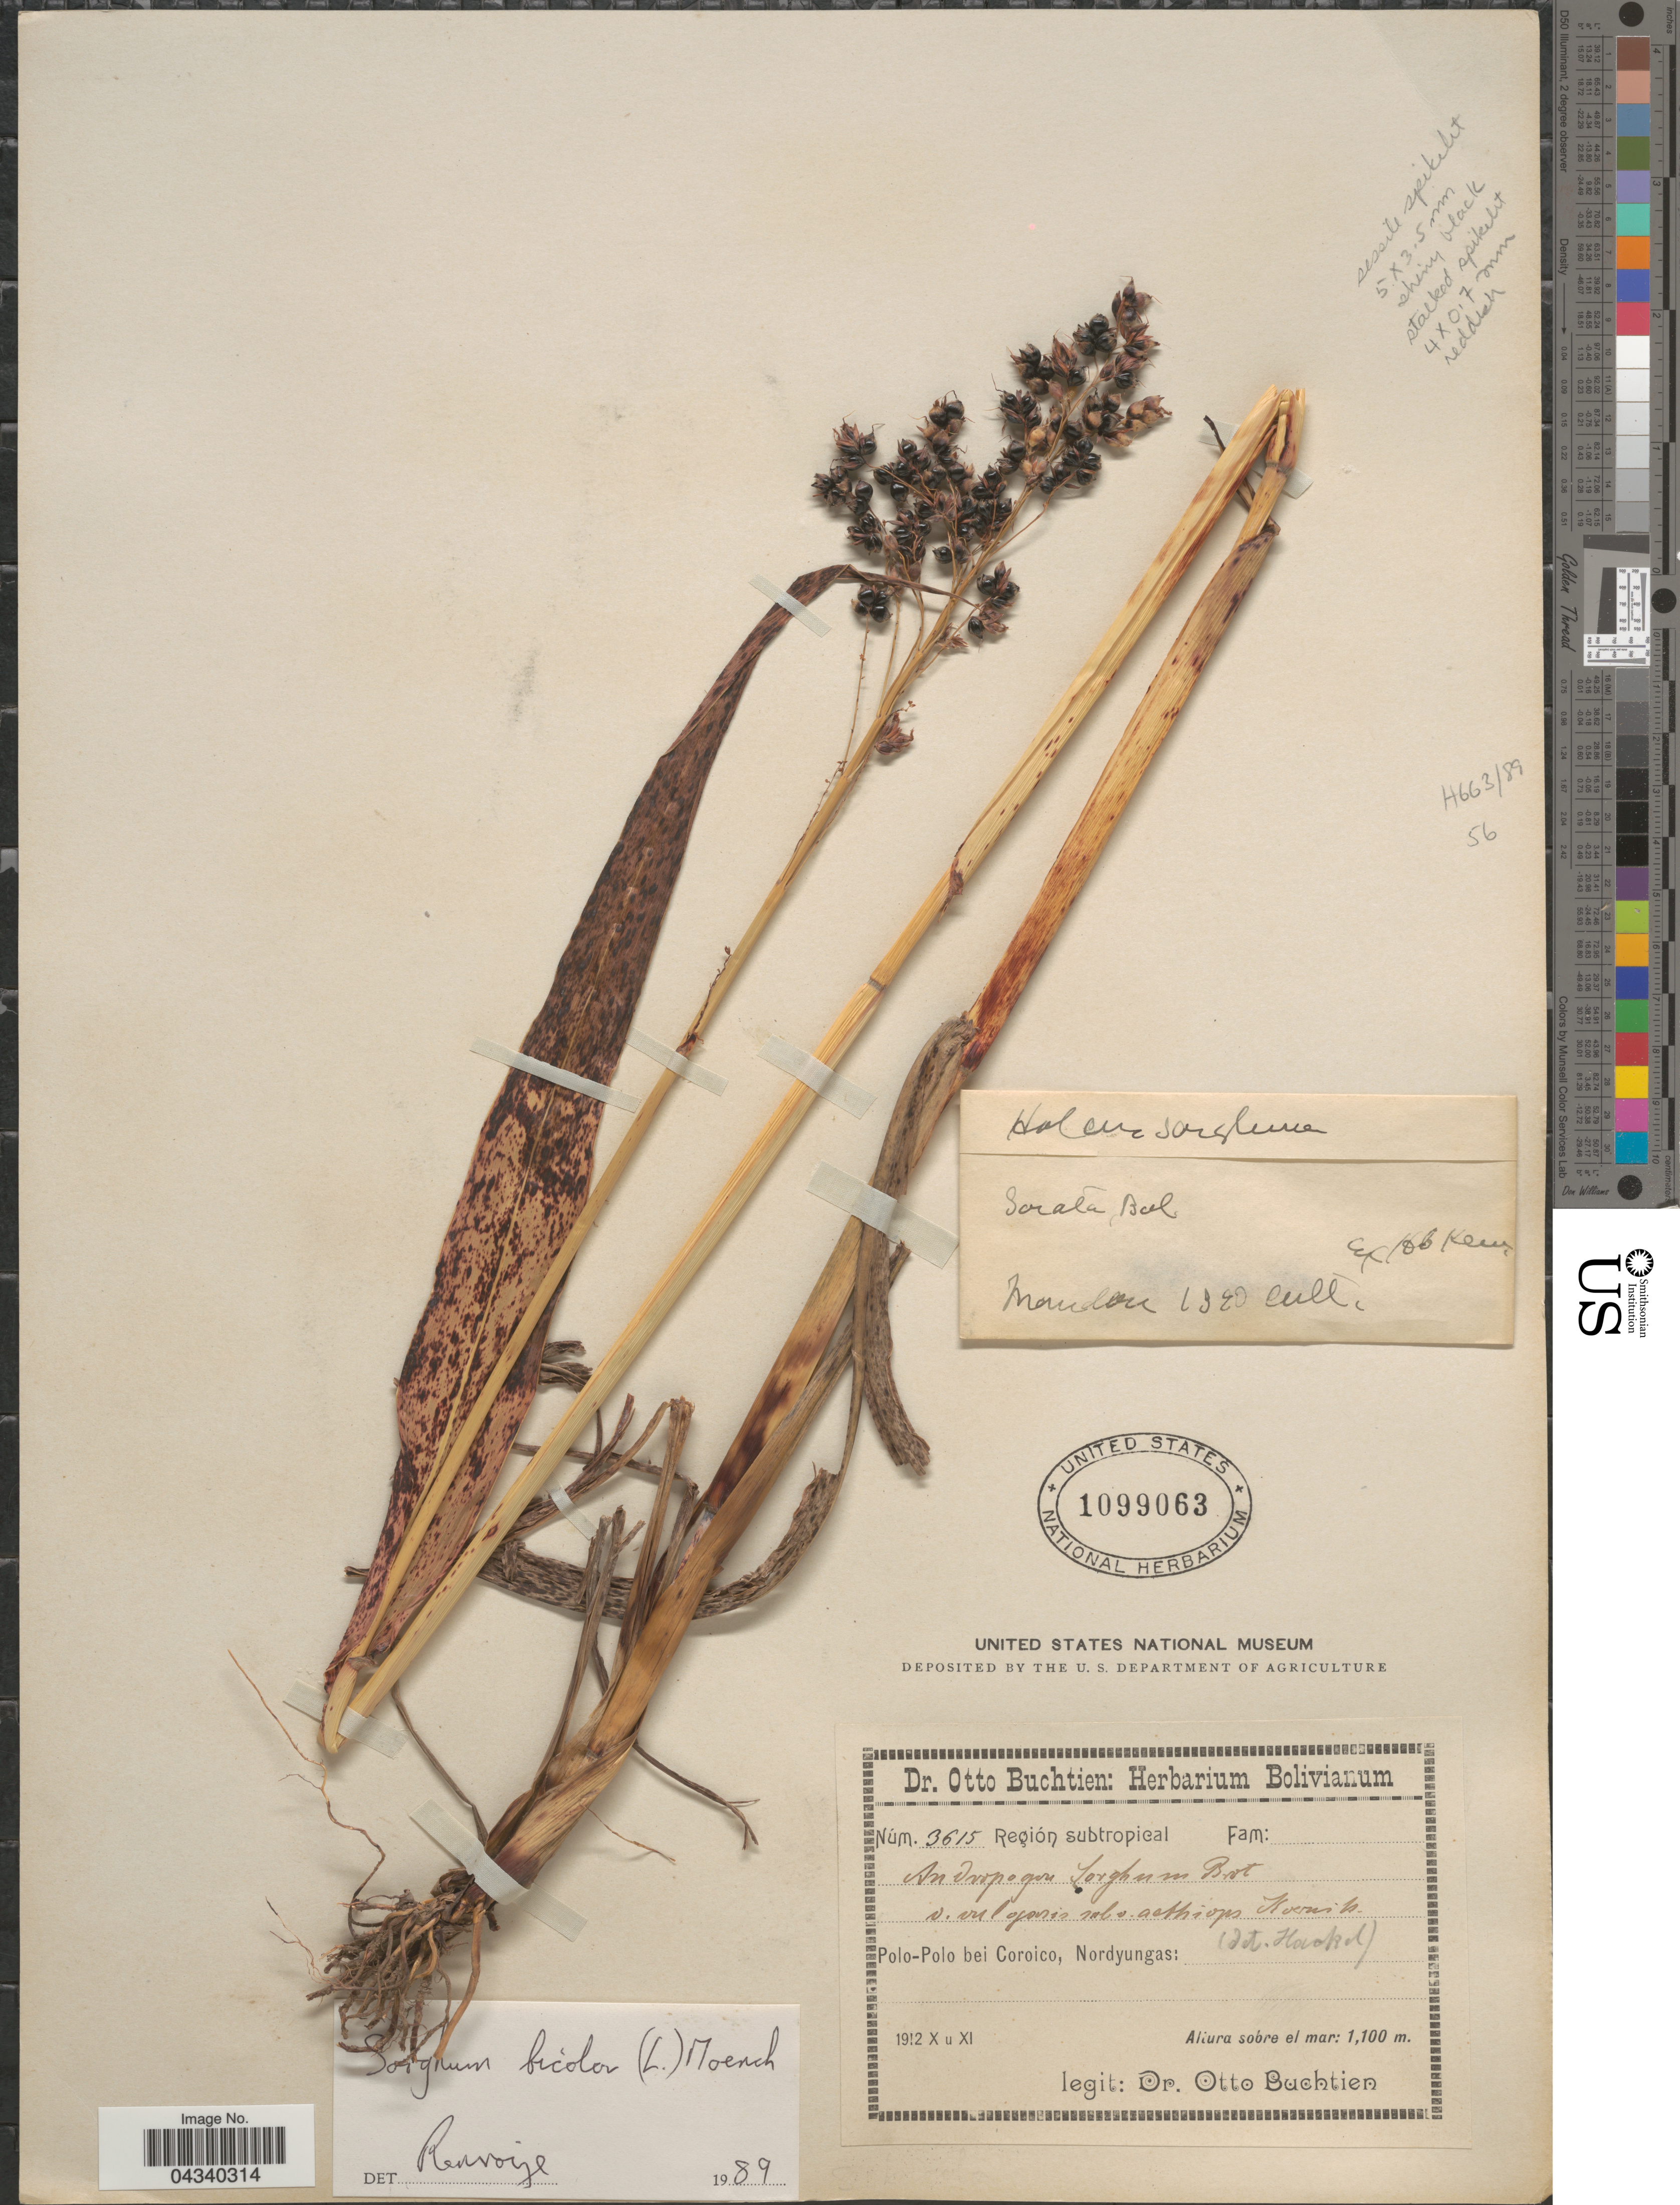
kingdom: Plantae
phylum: Tracheophyta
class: Liliopsida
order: Poales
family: Poaceae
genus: Sorghum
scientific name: Sorghum bicolor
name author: (L.) Moench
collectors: O. Buchtien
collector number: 3615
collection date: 1912-10/1912-11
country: Bolivia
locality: Región subtropical. Polo-Polo bei Coroico, Nordyungas.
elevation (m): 1100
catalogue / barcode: US 1099063